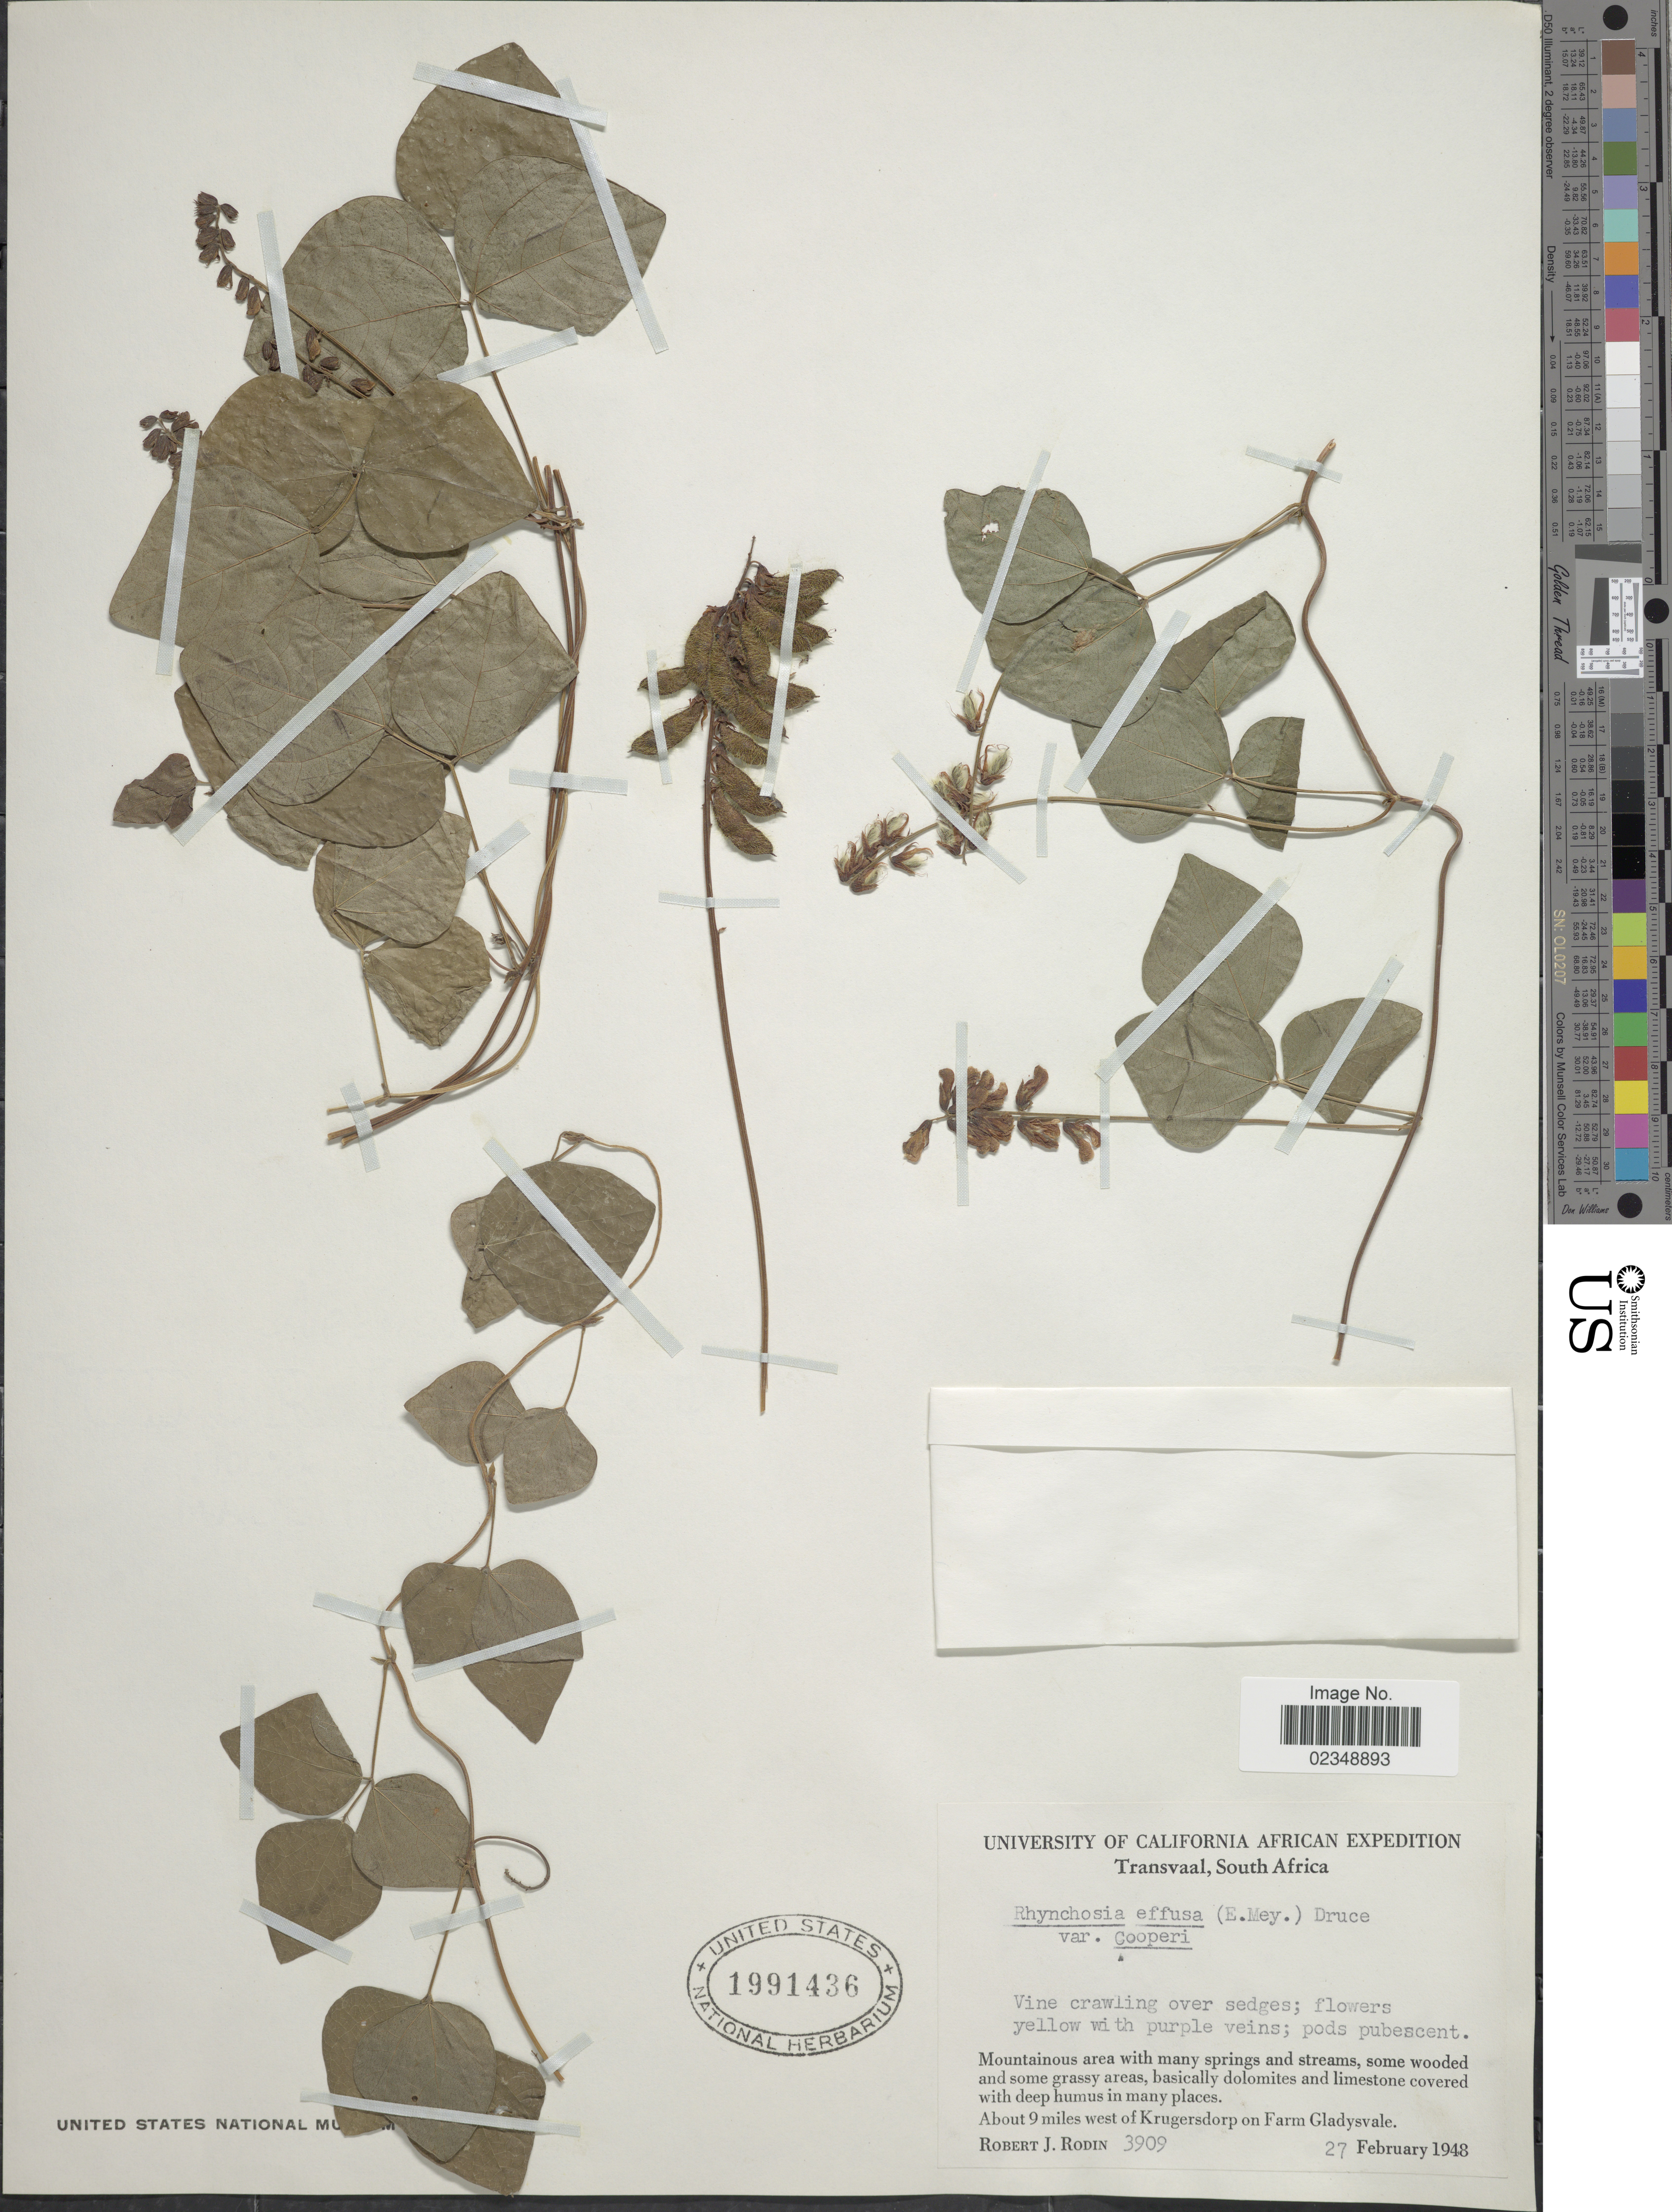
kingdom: Plantae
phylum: Tracheophyta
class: Magnoliopsida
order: Fabales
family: Fabaceae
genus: Rhynchosia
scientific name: Rhynchosia effusa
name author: Druce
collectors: R. J. Rodin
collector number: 3909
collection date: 1948-02-27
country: South Africa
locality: Transvaal, South Africa. About 9 miles west of Krugersdorp on Farm Gladysvale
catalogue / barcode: US 1991436